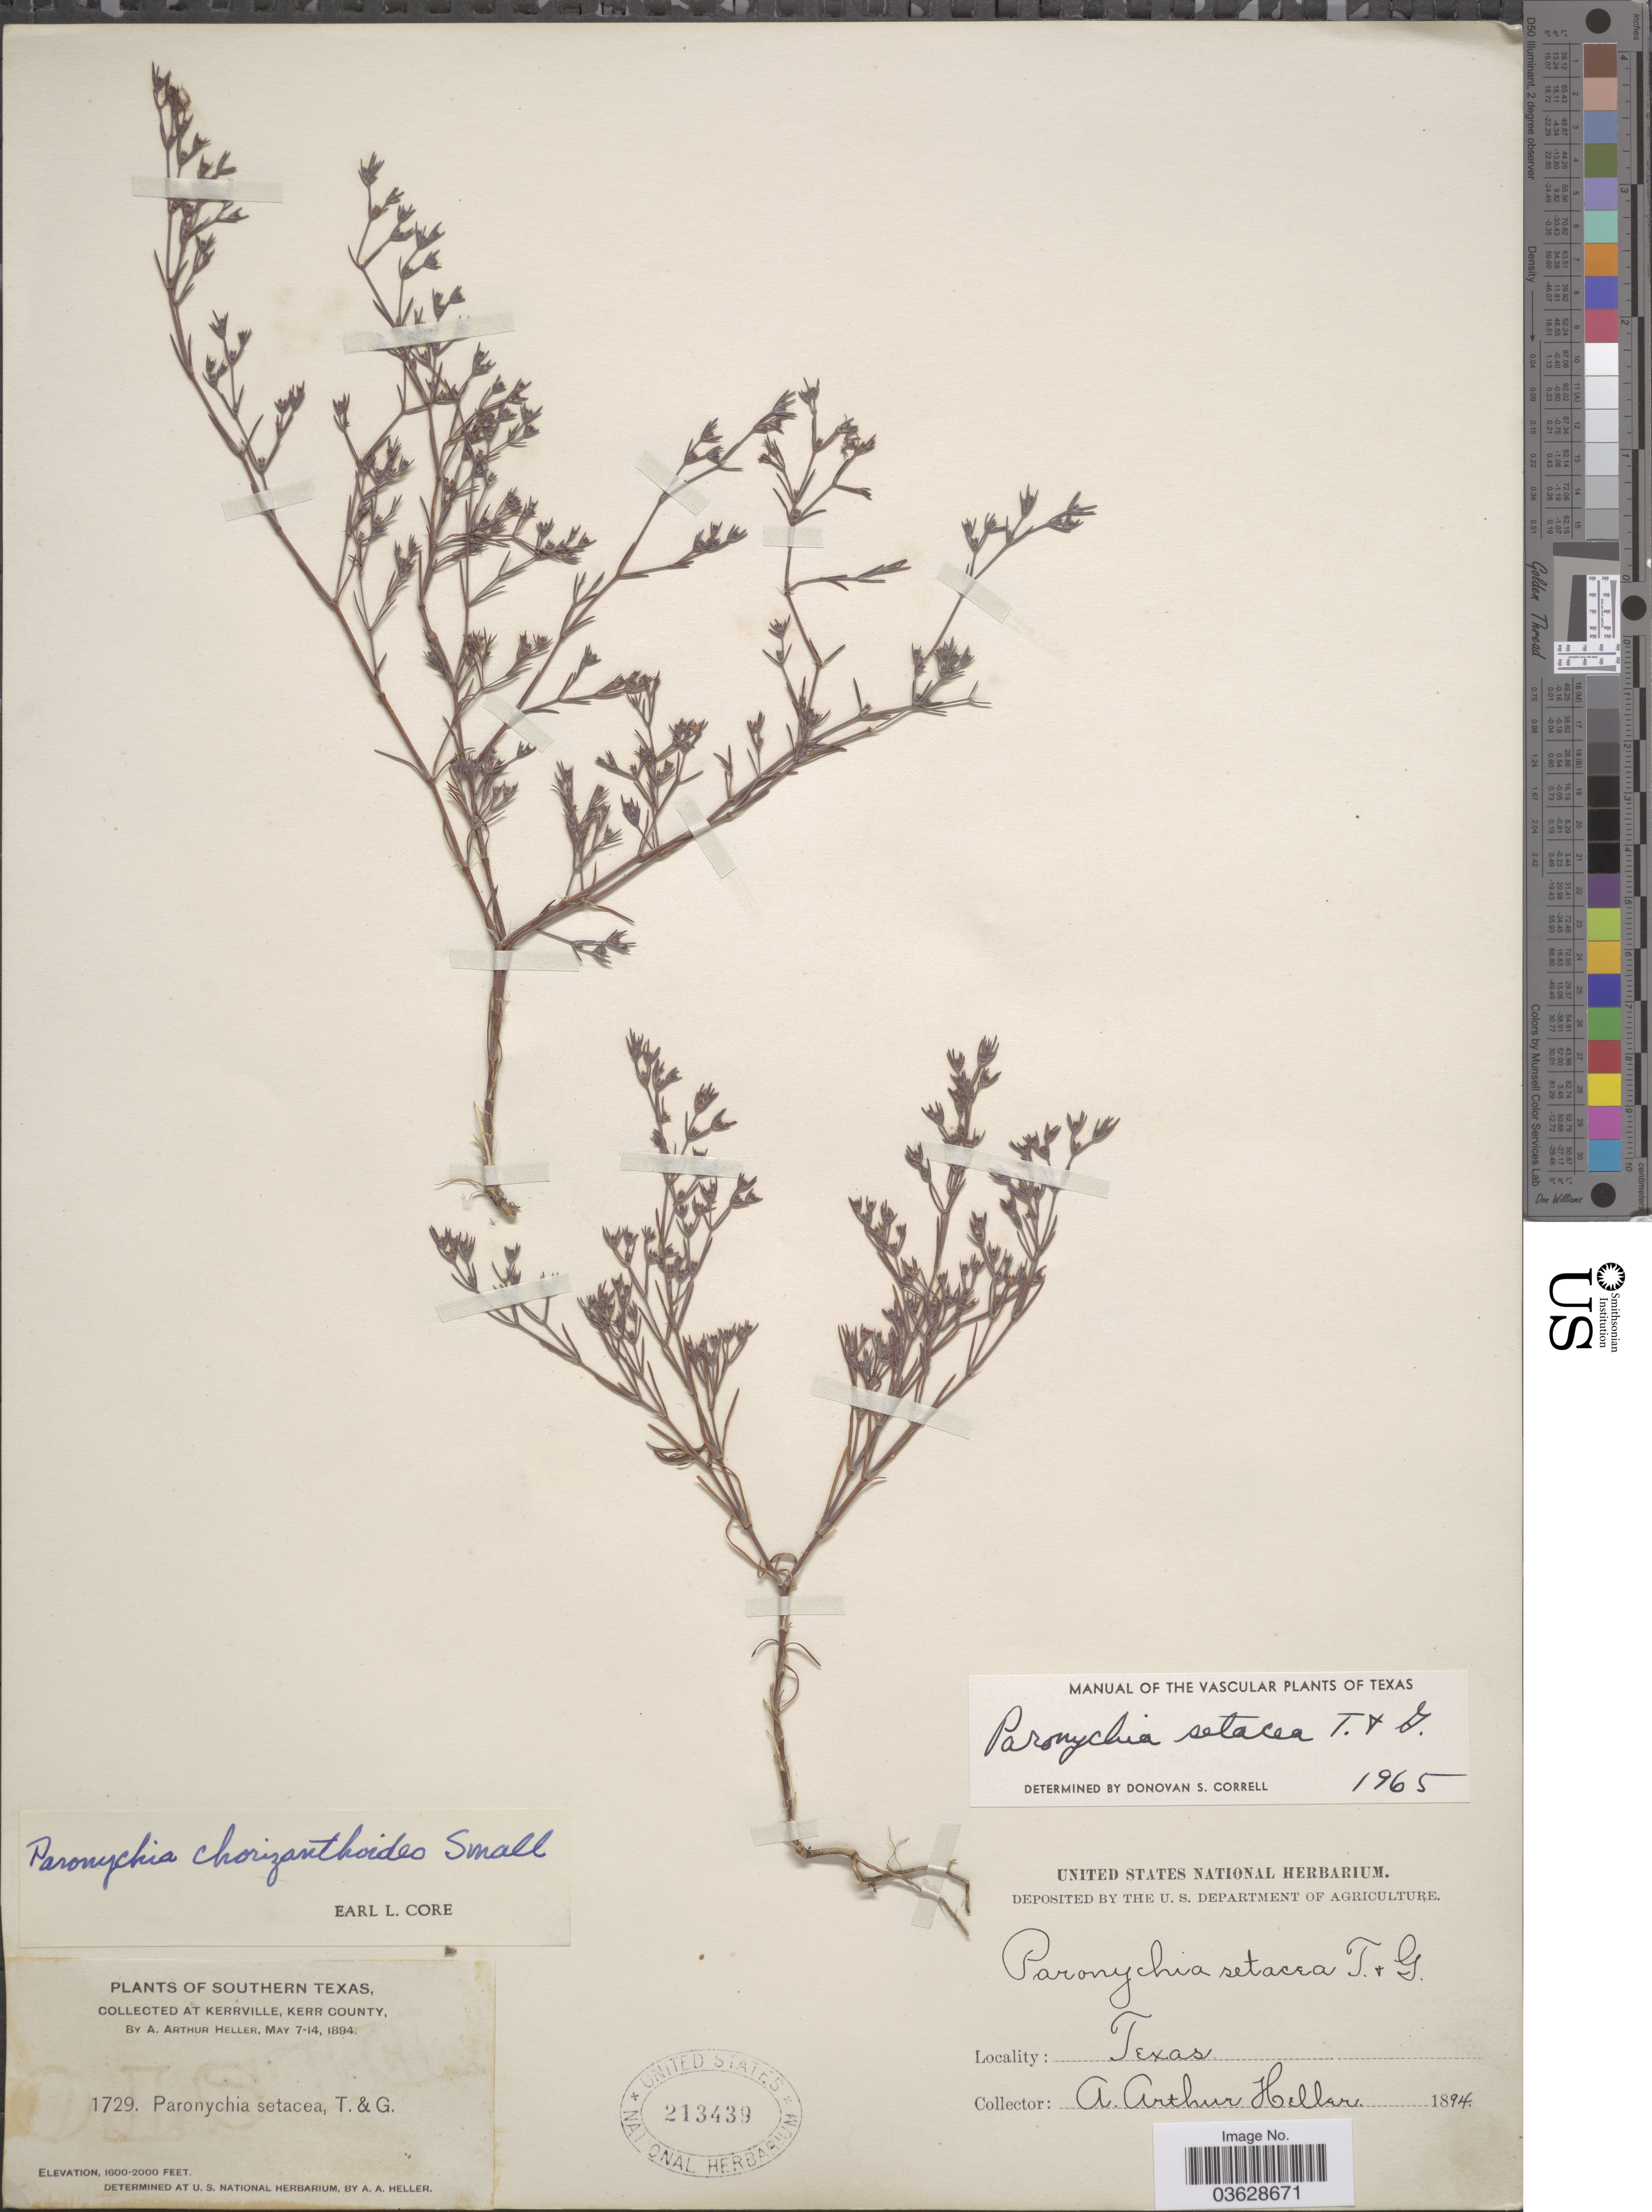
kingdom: Plantae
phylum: Tracheophyta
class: Magnoliopsida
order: Caryophyllales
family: Caryophyllaceae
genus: Paronychia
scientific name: Paronychia setacea var. setacea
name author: Torr. & A. Gray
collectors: A. A. Heller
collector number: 1729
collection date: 1894-05-07/1894-05-14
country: United States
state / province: Texas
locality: Southern Texas. At Kerrville, Kerr County.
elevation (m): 488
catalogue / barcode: US 213439